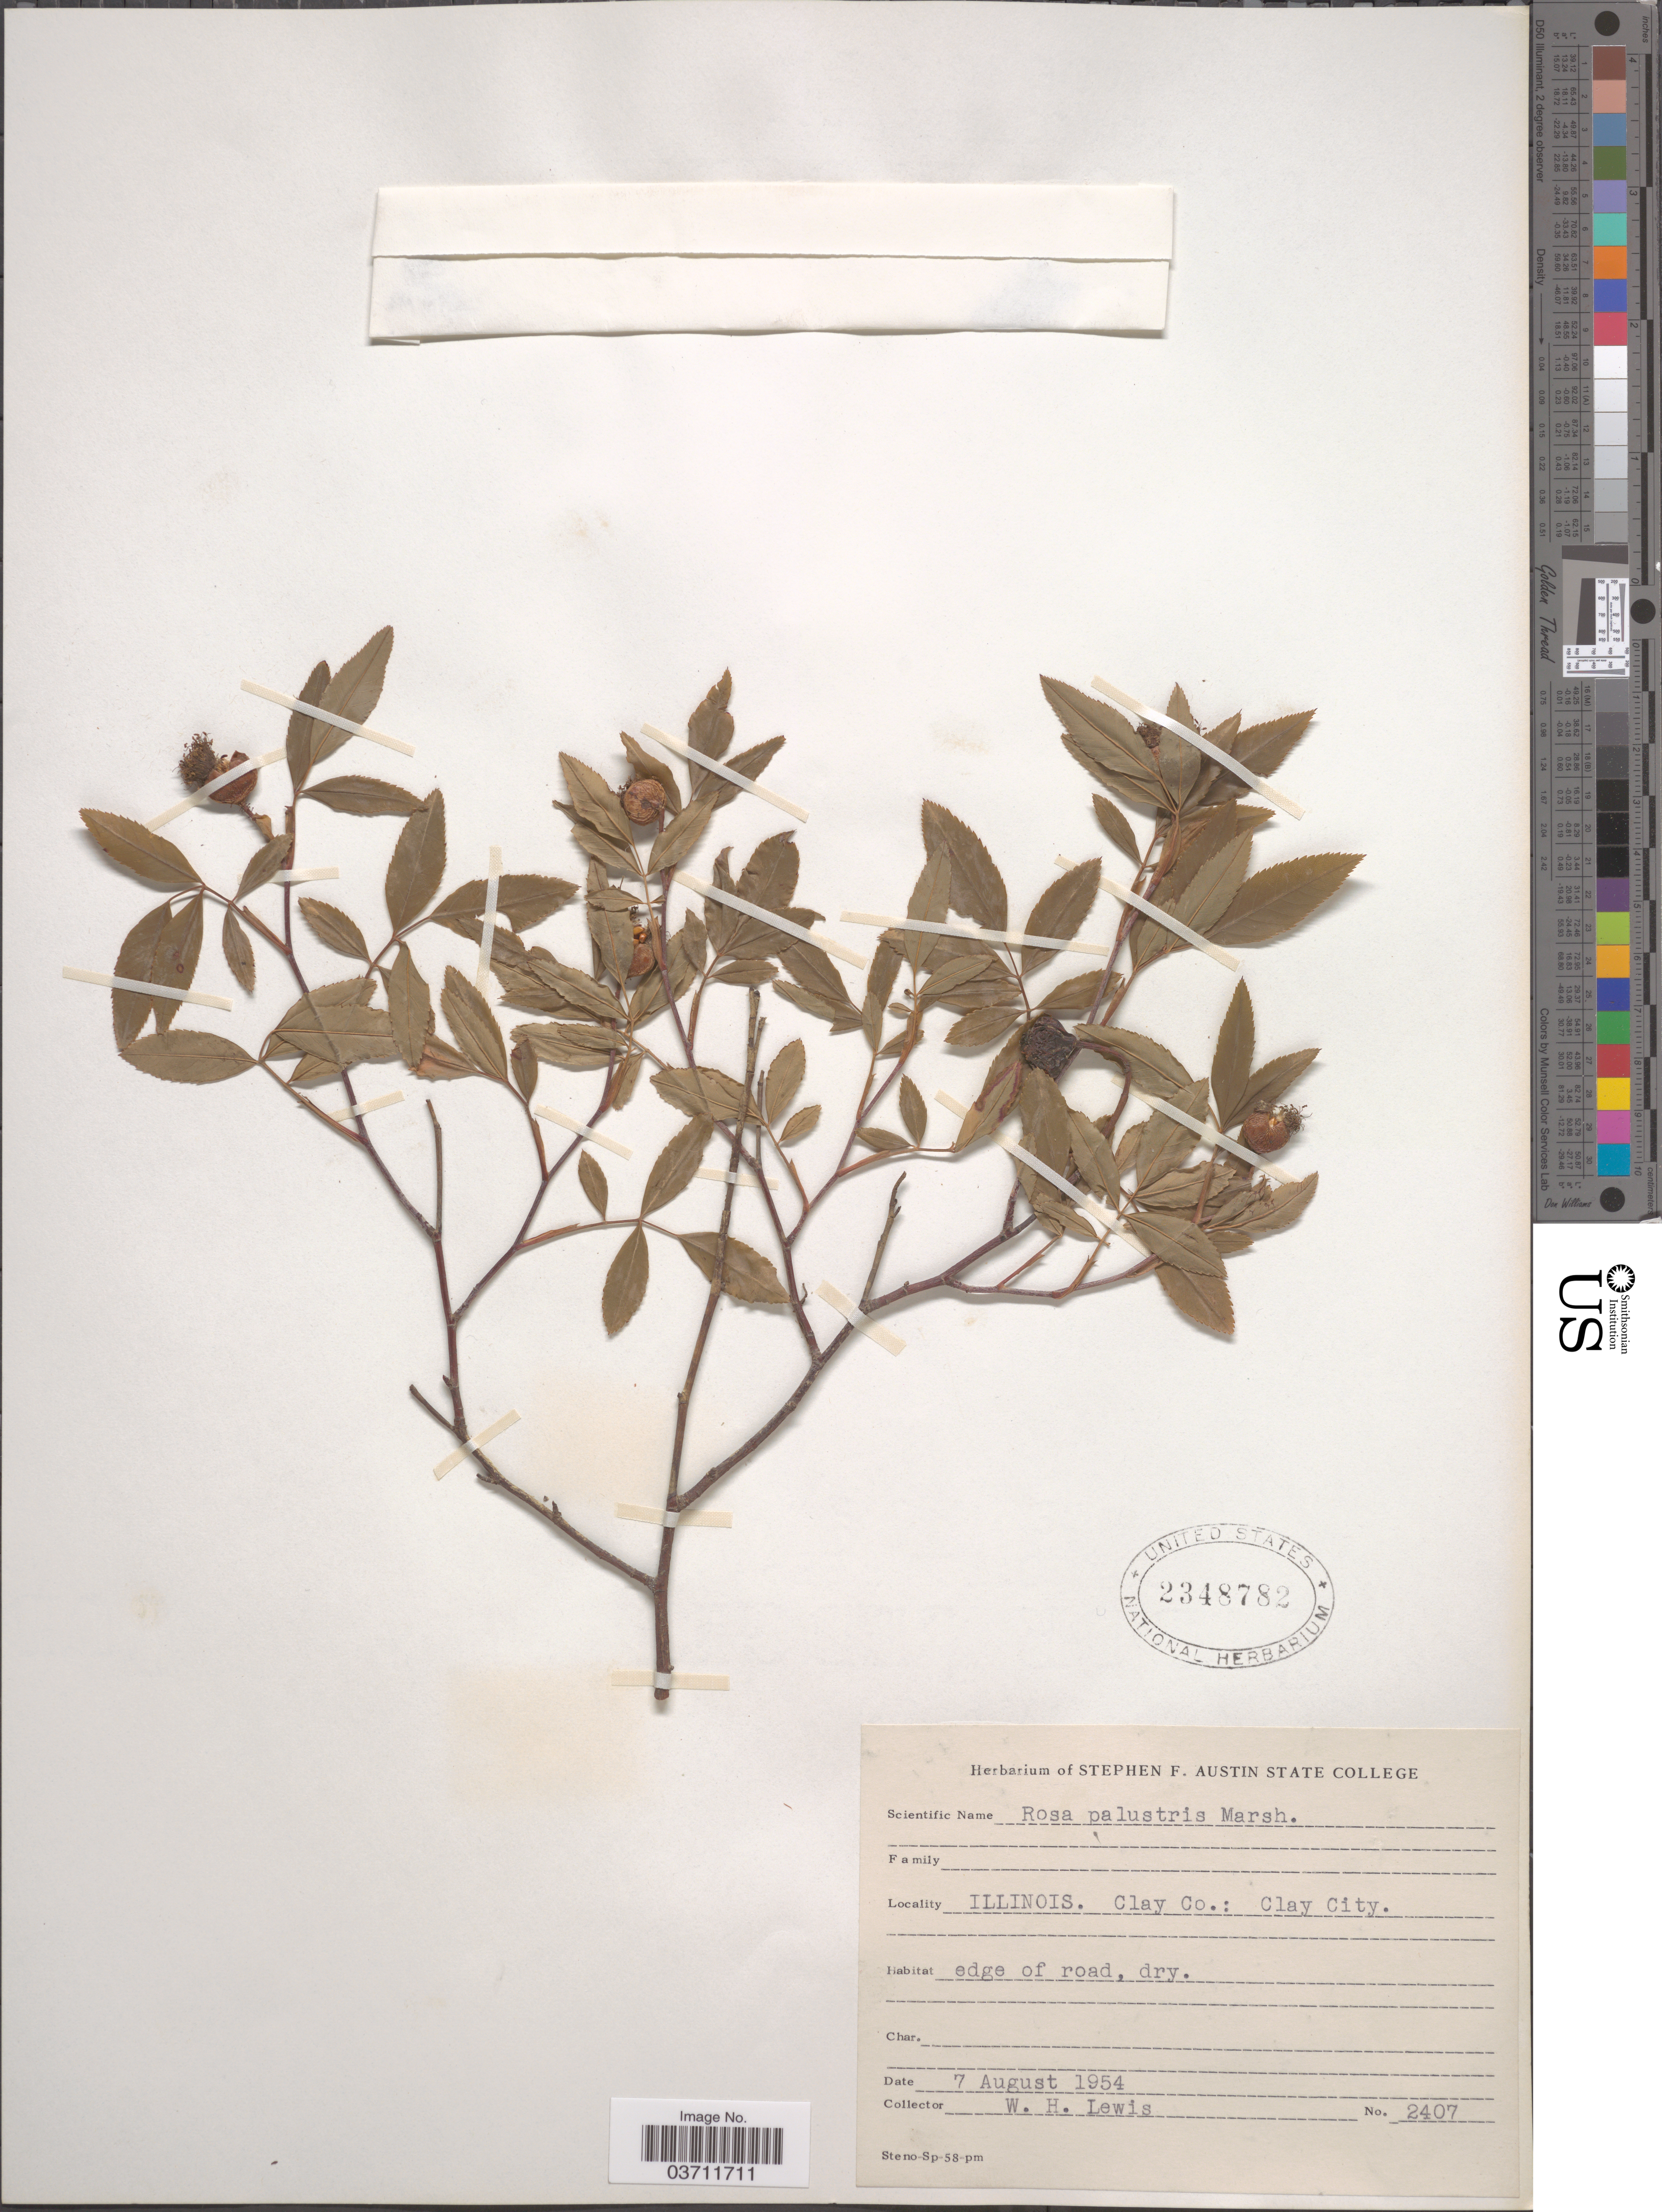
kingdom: Plantae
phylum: Tracheophyta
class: Magnoliopsida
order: Rosales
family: Rosaceae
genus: Rosa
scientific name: Rosa palustris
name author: Marshall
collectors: W. H. Lewis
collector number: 2407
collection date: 1954-08-07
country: United States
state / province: Illinois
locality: Clay Co.: Clay City.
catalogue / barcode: US 2348782